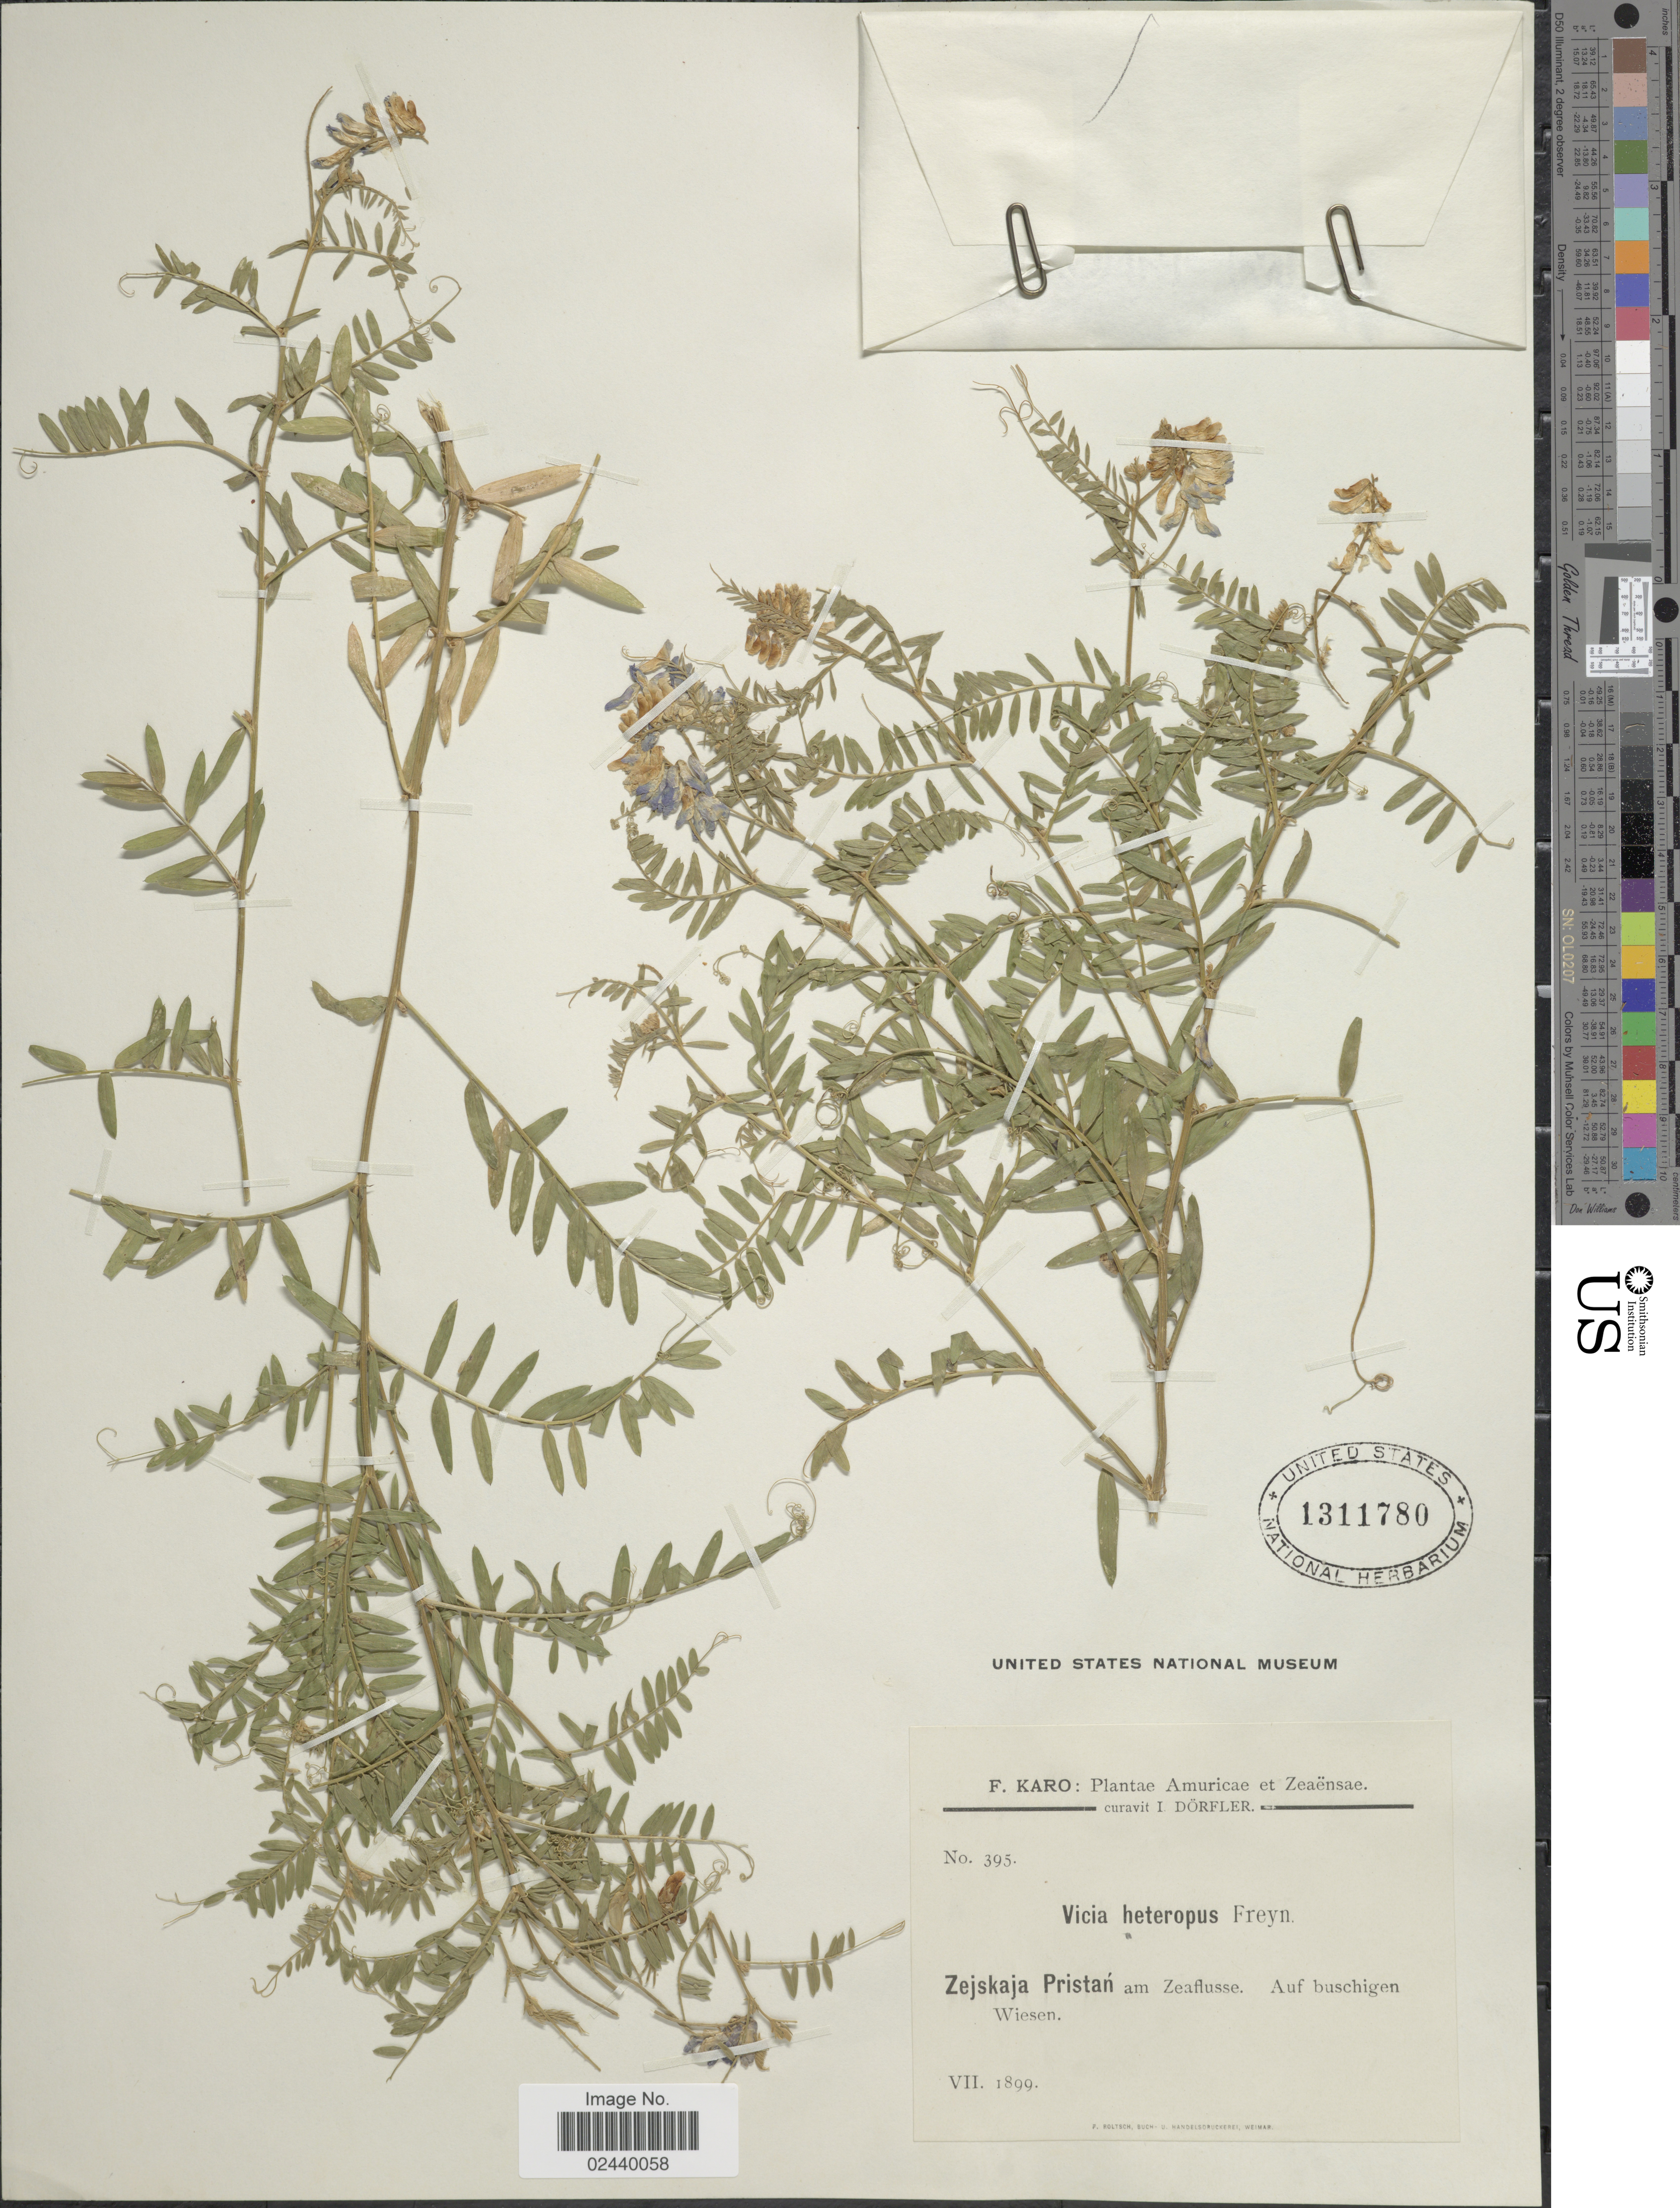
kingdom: Plantae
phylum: Tracheophyta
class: Magnoliopsida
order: Fabales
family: Fabaceae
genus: Vicia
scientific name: Vicia sp.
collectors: F. Karo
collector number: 395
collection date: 1899-07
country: Russian Federation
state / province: Amur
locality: Amuricae et Zeaënsae, Zejskaja Pristan am Zeaflusse. Auf buschigen Wiesen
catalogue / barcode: US 1311780